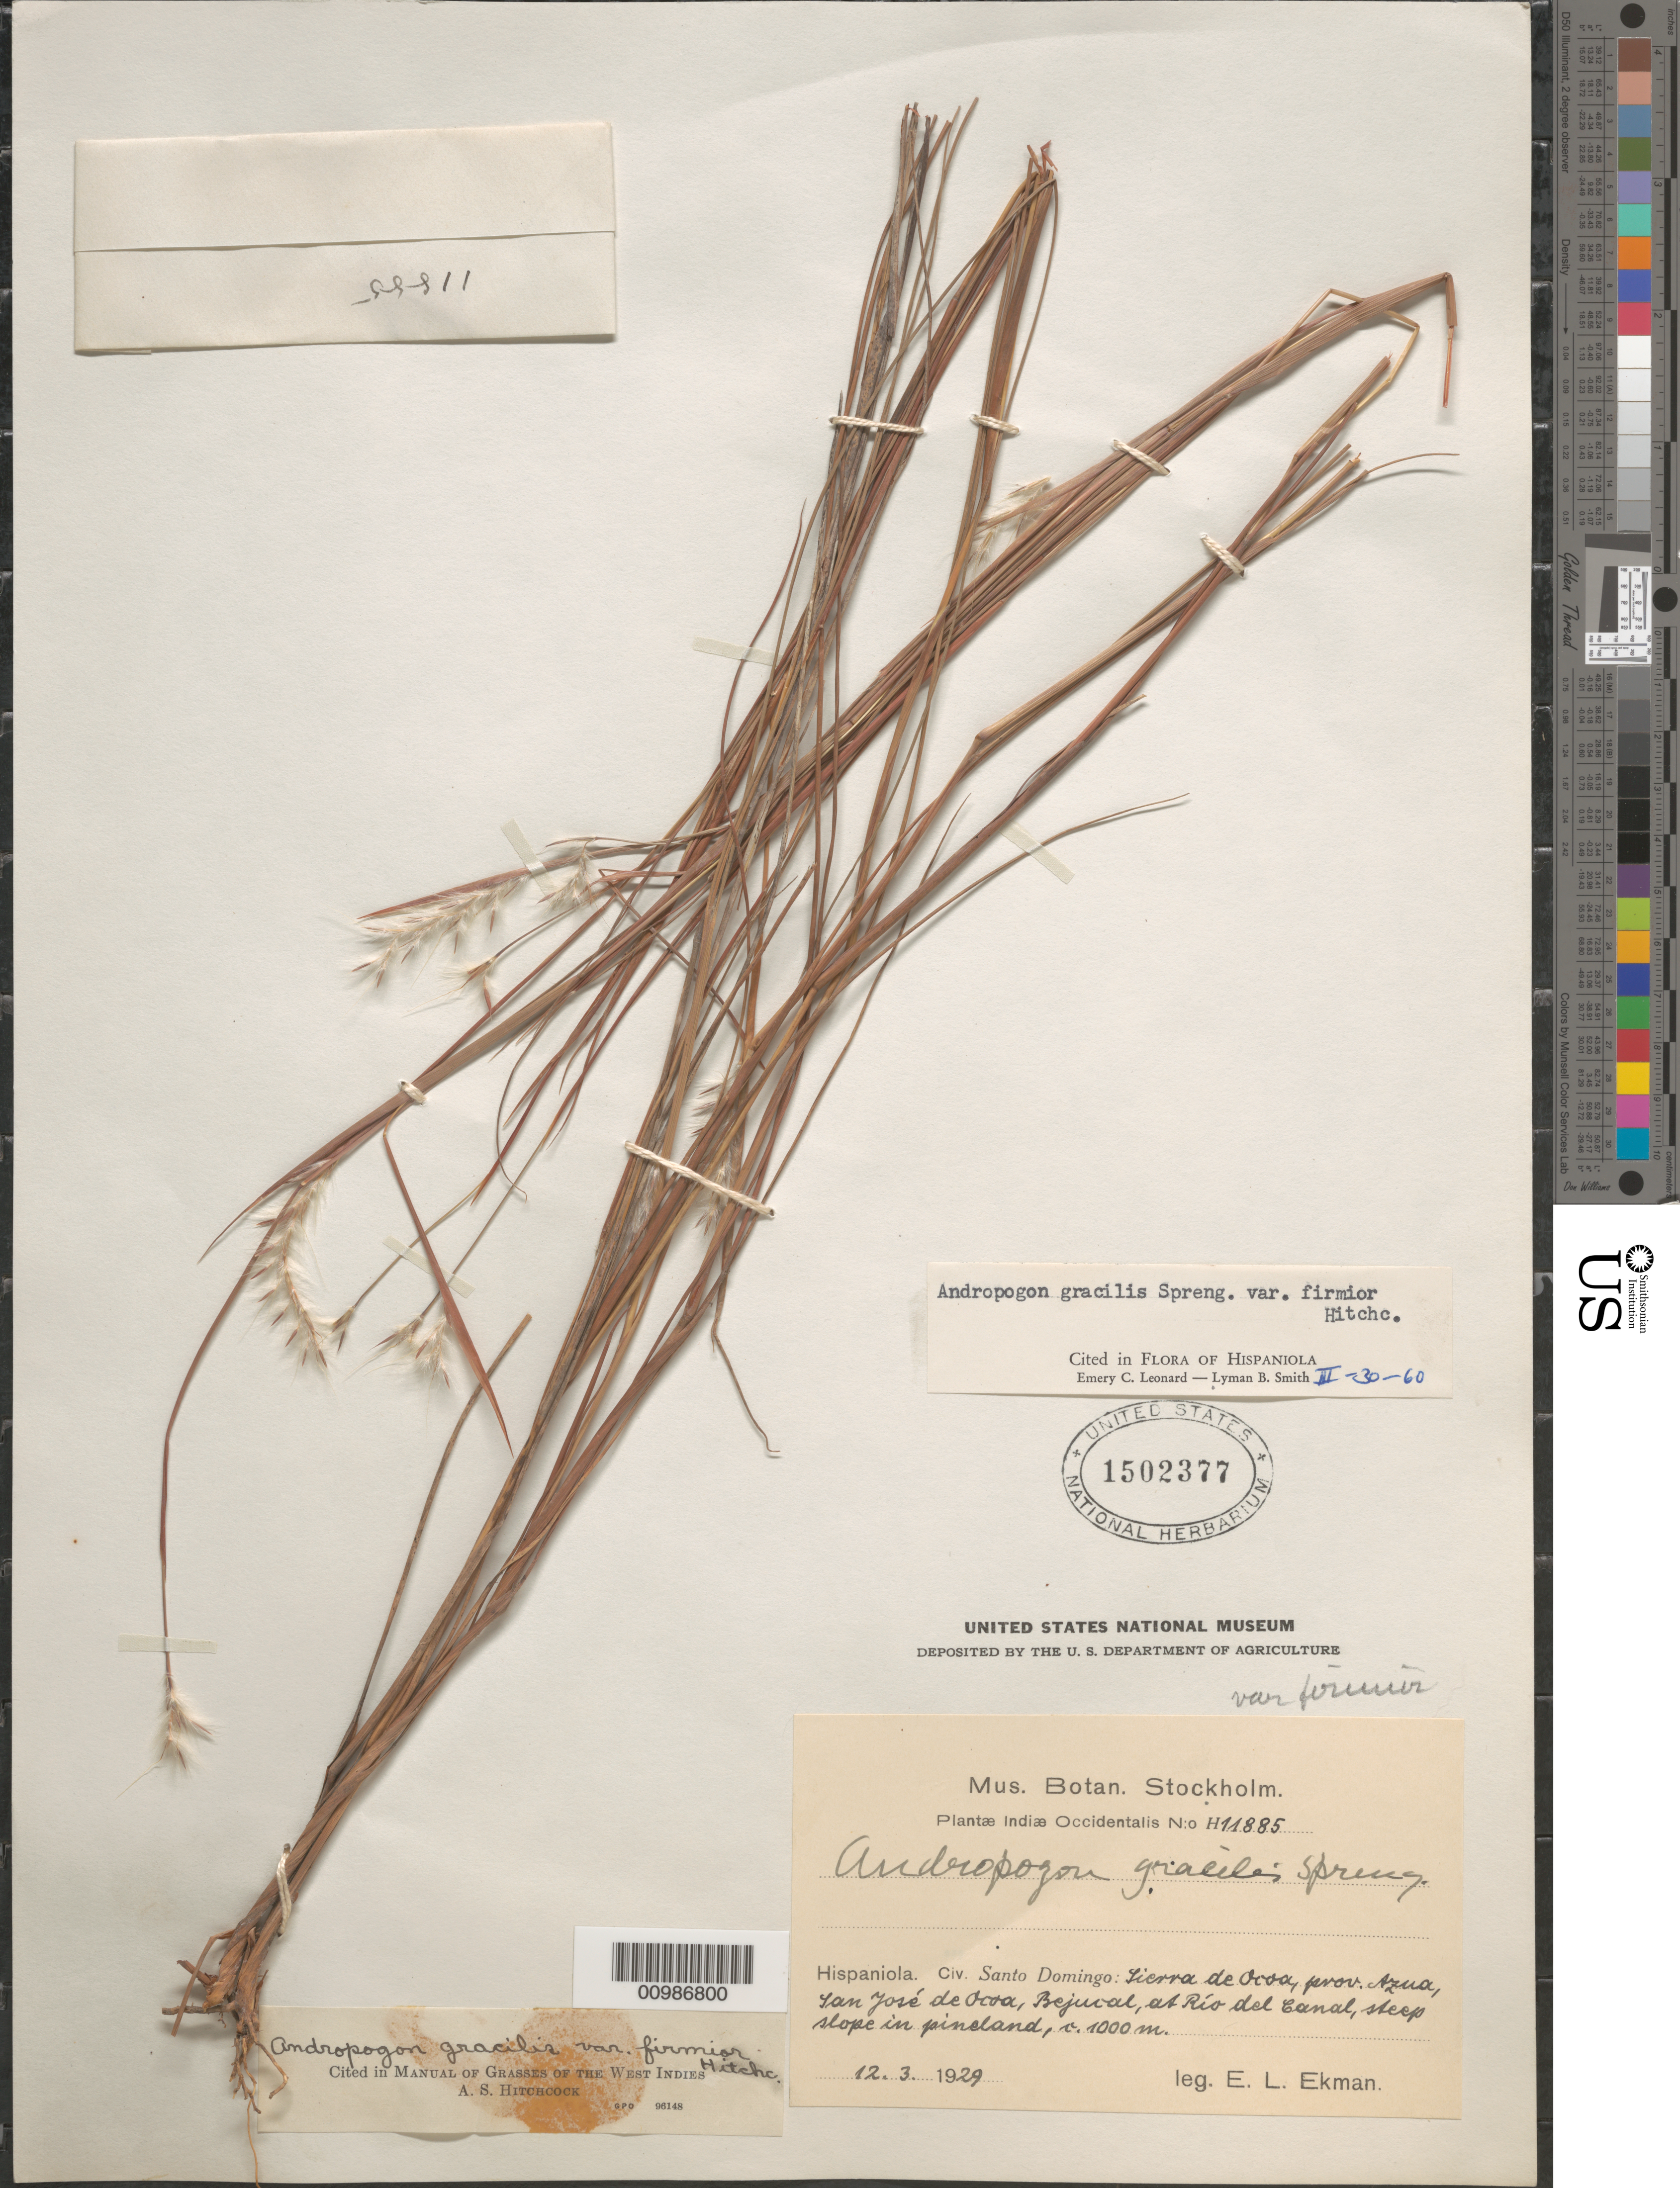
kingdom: Plantae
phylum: Tracheophyta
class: Liliopsida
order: Poales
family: Poaceae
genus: Andropogon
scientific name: Andropogon gracilis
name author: Spreng.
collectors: E. L. Ekman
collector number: H 11885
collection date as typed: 12 Mar 1929 or 03 Dec 1929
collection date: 1929-03-12 or 1929-12-03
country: Dominican Republic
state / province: Azua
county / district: San José de Ocoa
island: Hispaniola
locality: Rio de Canal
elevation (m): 1000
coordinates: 0 N, 0 E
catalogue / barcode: US 1502377